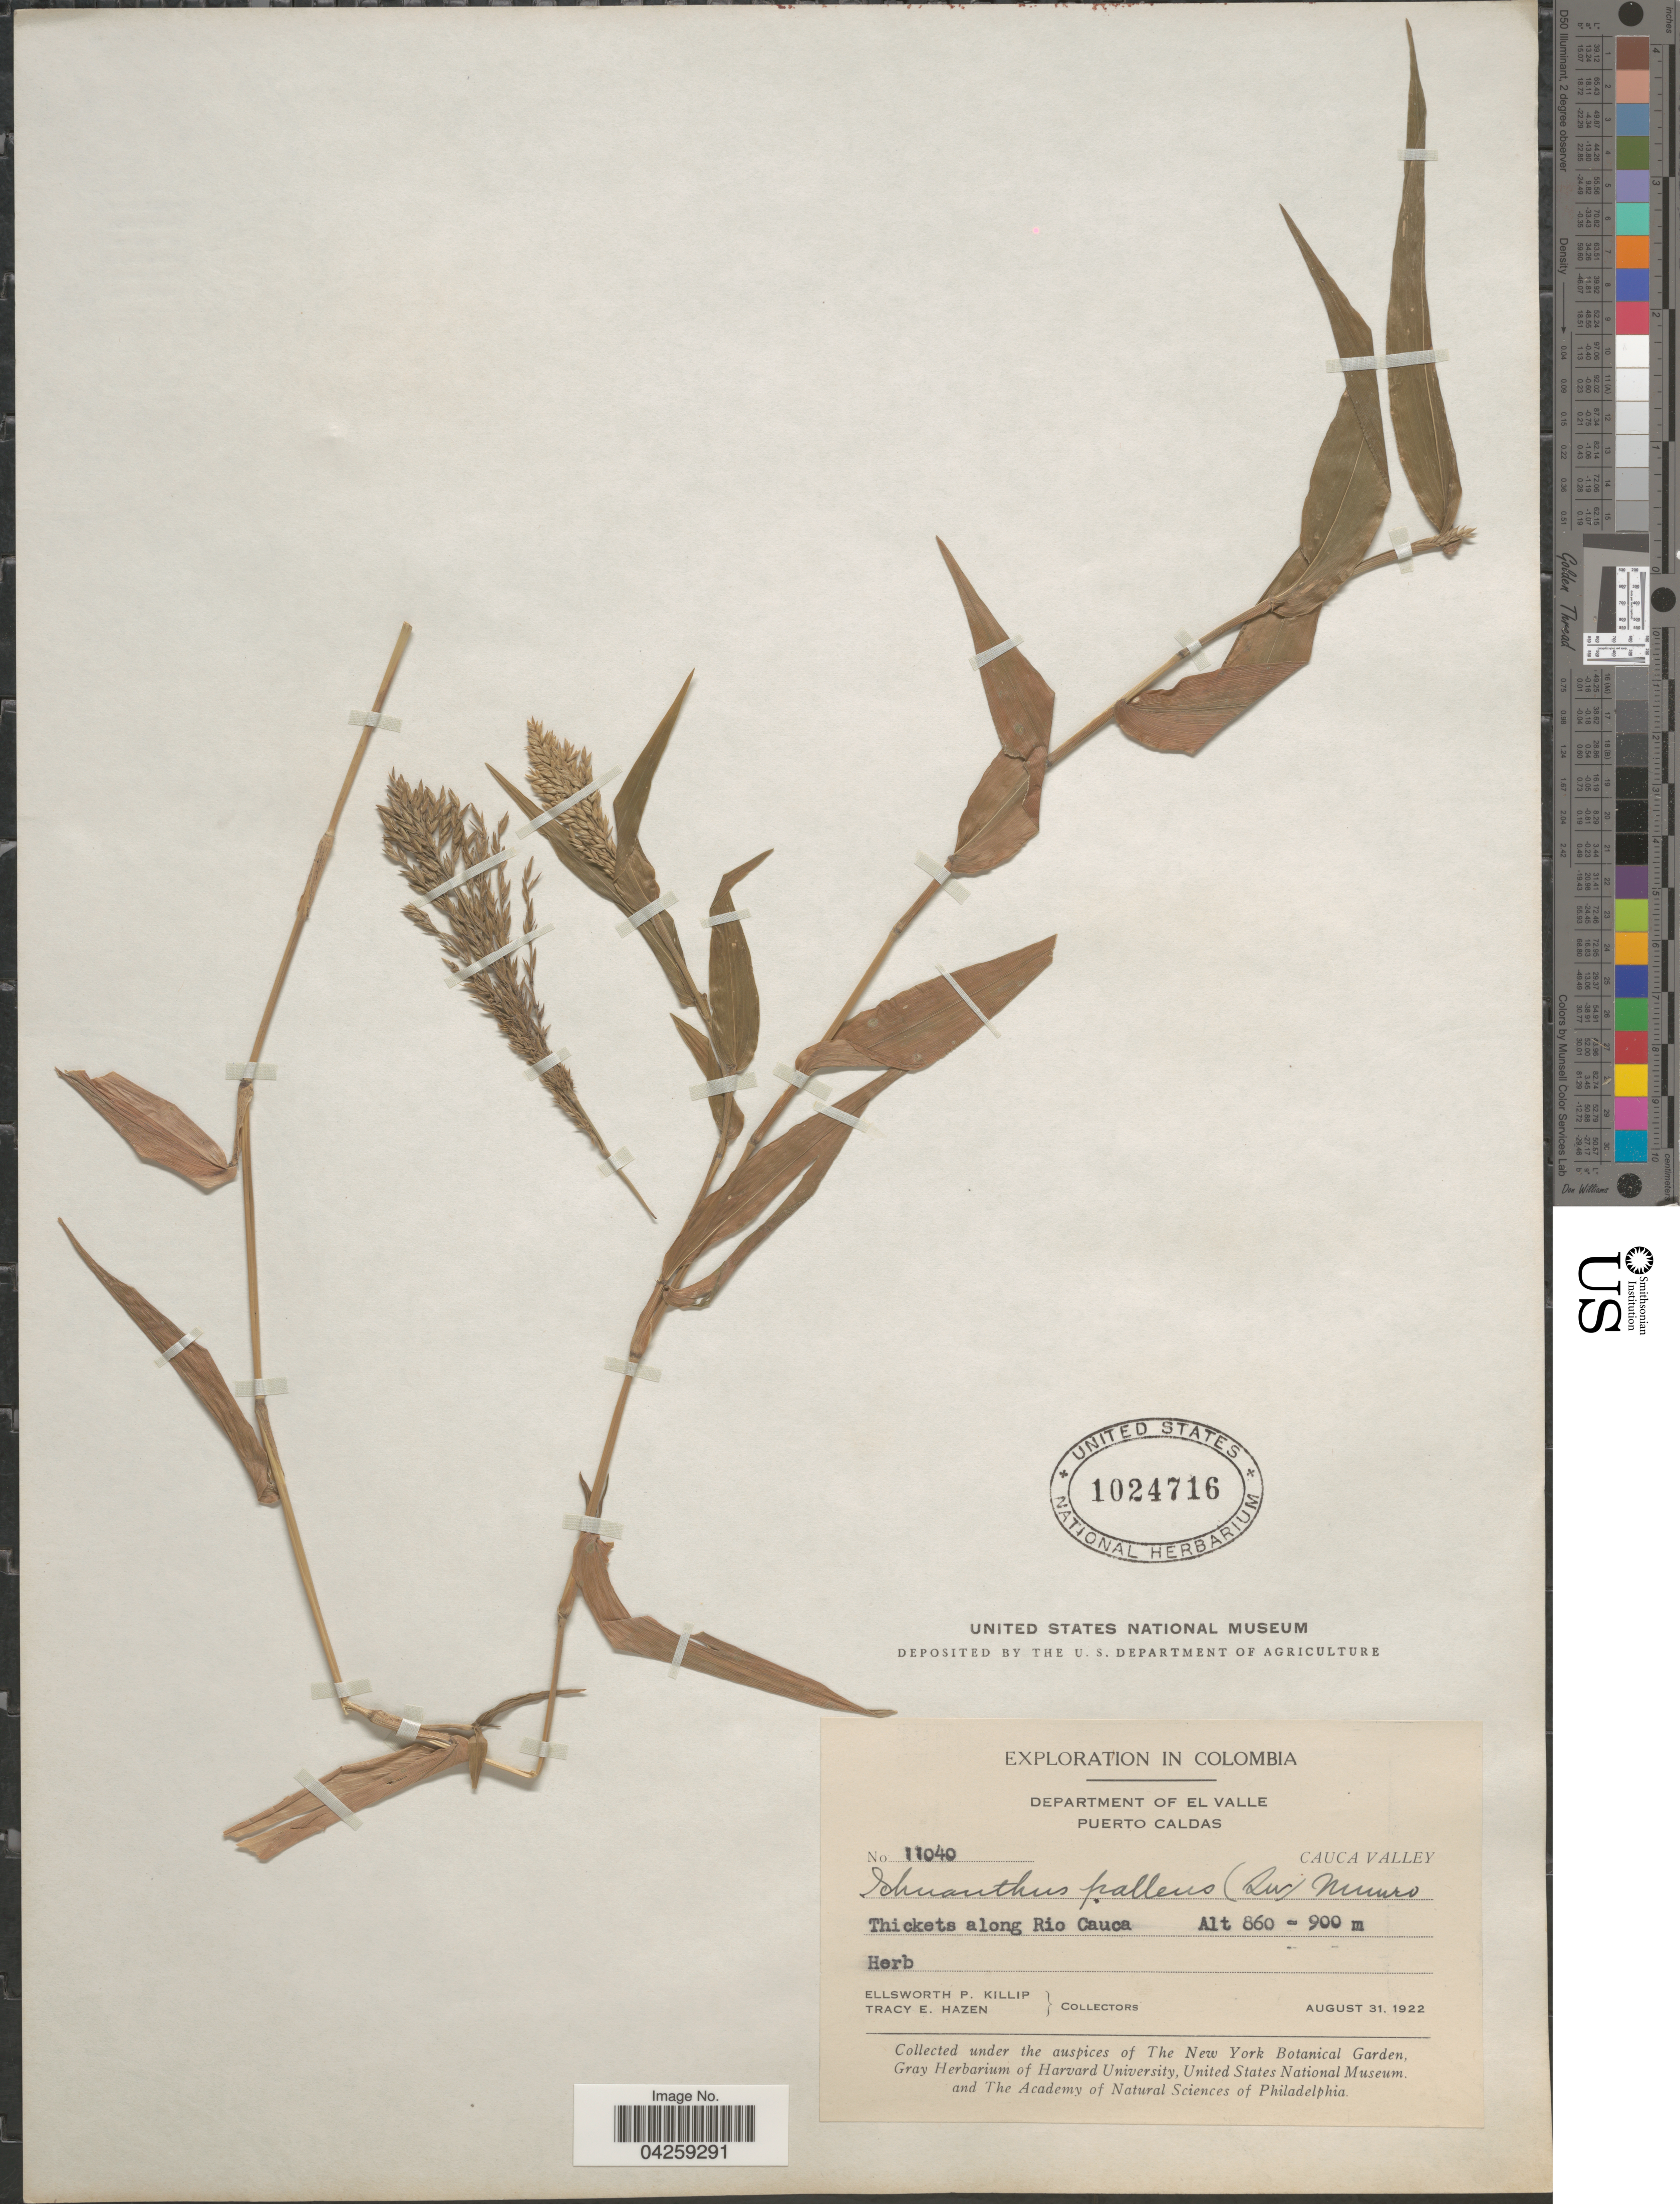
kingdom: Plantae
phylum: Tracheophyta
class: Liliopsida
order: Poales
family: Poaceae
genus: Ichnanthus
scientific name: Ichnanthus pallens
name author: (Sw.) Munro ex Benth.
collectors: E. P. Killip & T. E. Hazen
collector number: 11040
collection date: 1922-08-31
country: Colombia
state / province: Valle del Cauca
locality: Exploration in Colombia. Department of El Valle. Puerto Caldas. Cauca Valley. Thickets along Rio Cauca.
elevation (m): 860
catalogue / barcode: US 1024716